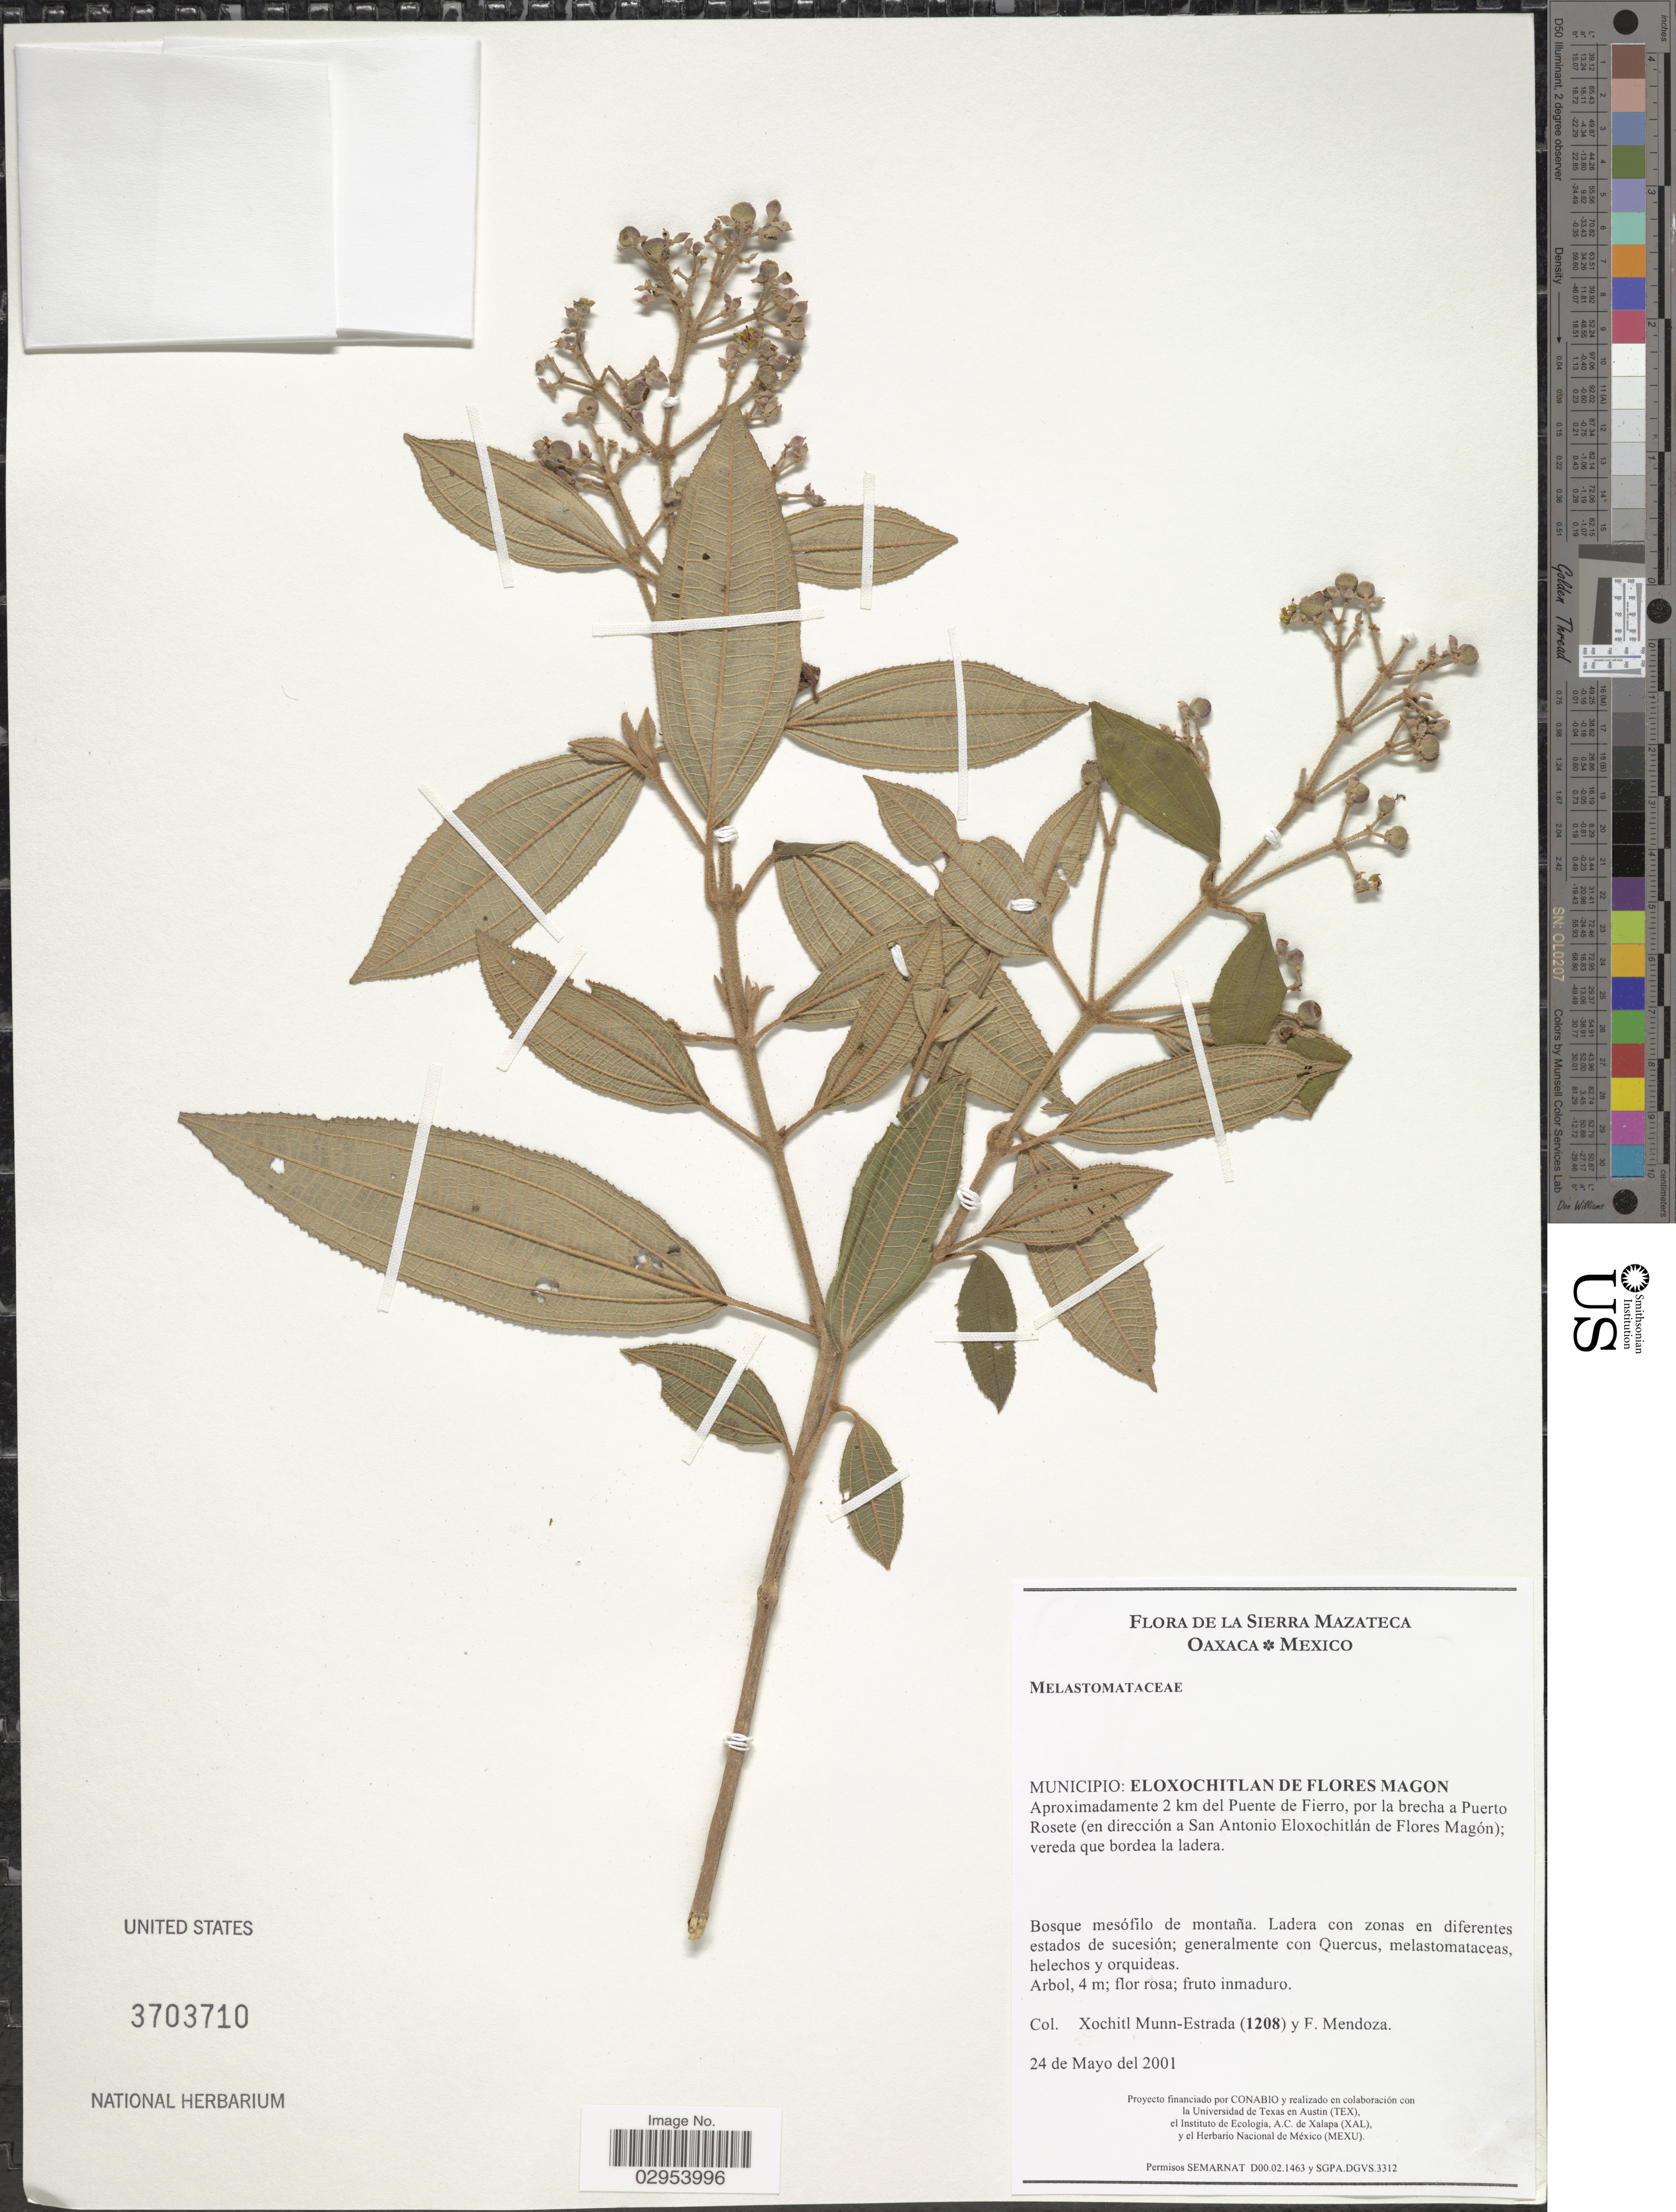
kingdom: Plantae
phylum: Tracheophyta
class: Magnoliopsida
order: Myrtales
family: Melastomataceae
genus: Topobea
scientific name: Topobea sp.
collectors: X. Munn-Estrada & F. Mendoza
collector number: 1208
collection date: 2001-05-24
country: Mexico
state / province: Oaxaca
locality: La Sierra Mazateca. Municipio: Eloxochitlan de Flores Magon, Aproximadamente 2 km del Puente de Fierro, por la brecha a Puerto Rosete (en dirección a San Antonio Eloxochitlán de Flores Magon).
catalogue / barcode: US 3703710